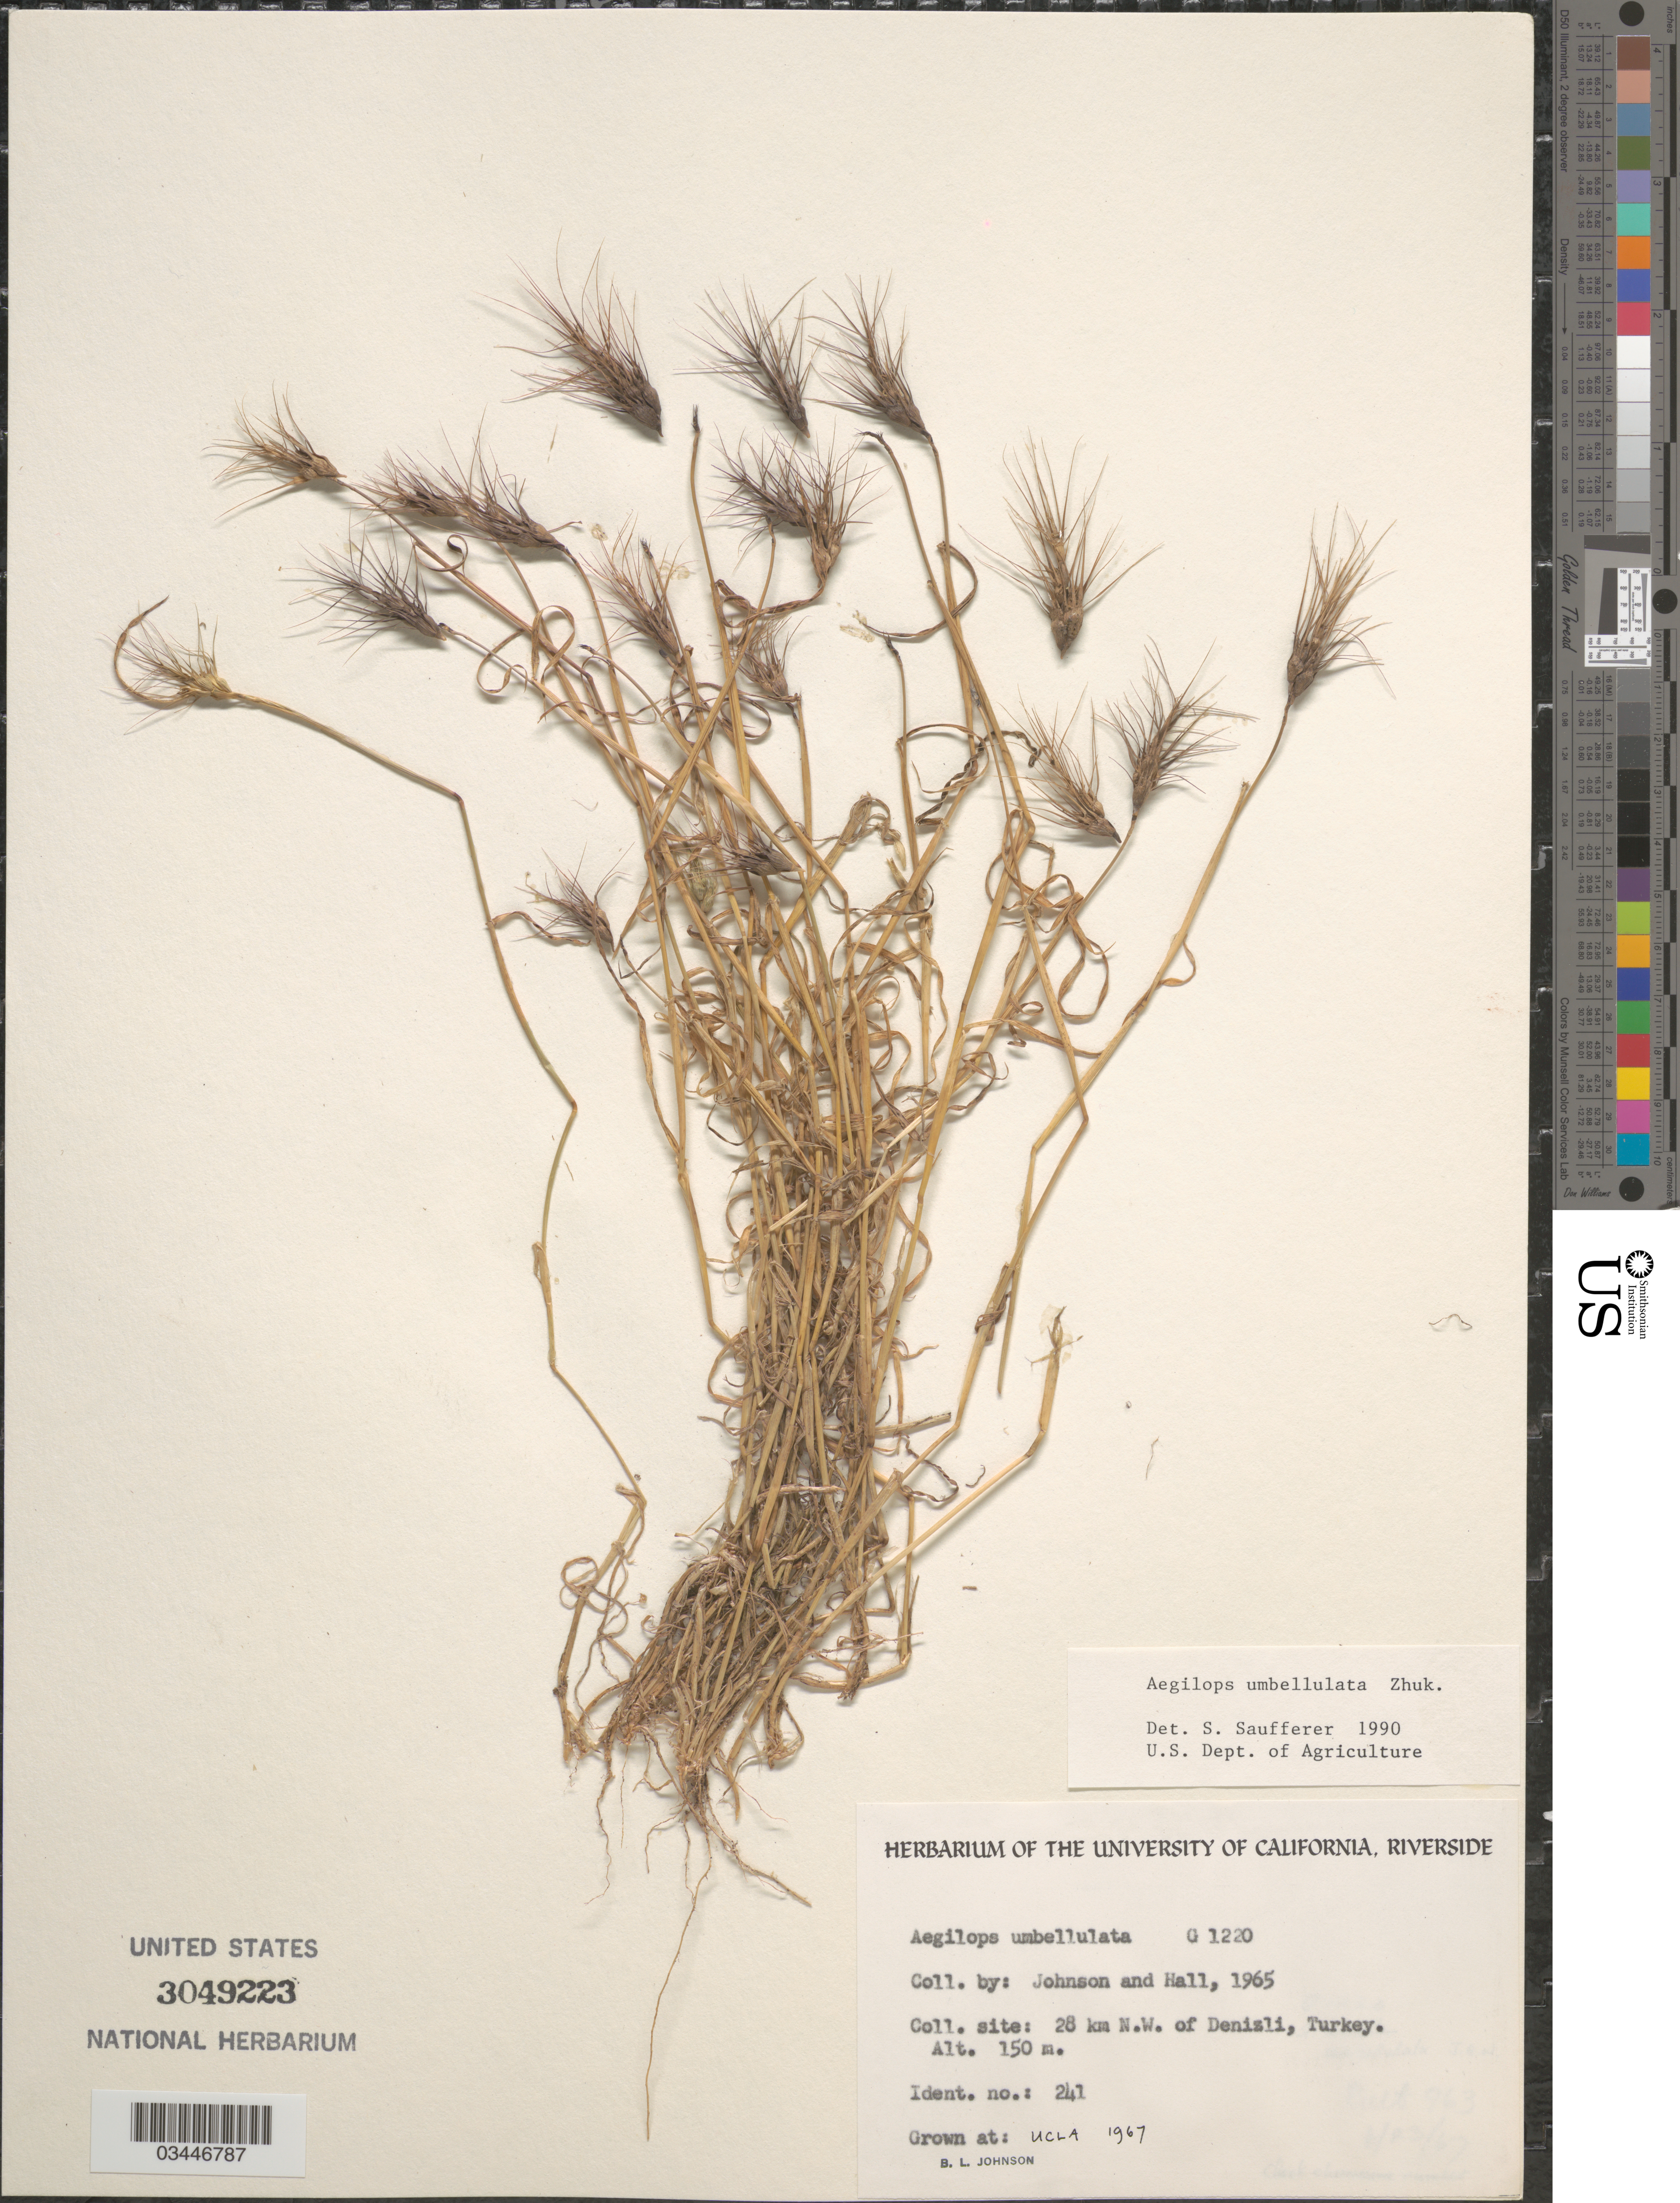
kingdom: Plantae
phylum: Tracheophyta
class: Liliopsida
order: Poales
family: Poaceae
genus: Aegilops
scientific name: Aegilops umbellulata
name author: Zhuk.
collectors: B. Johnson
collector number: G1220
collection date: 1967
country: United States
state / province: California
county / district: Los Angeles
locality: UCLA.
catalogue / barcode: US 3049223